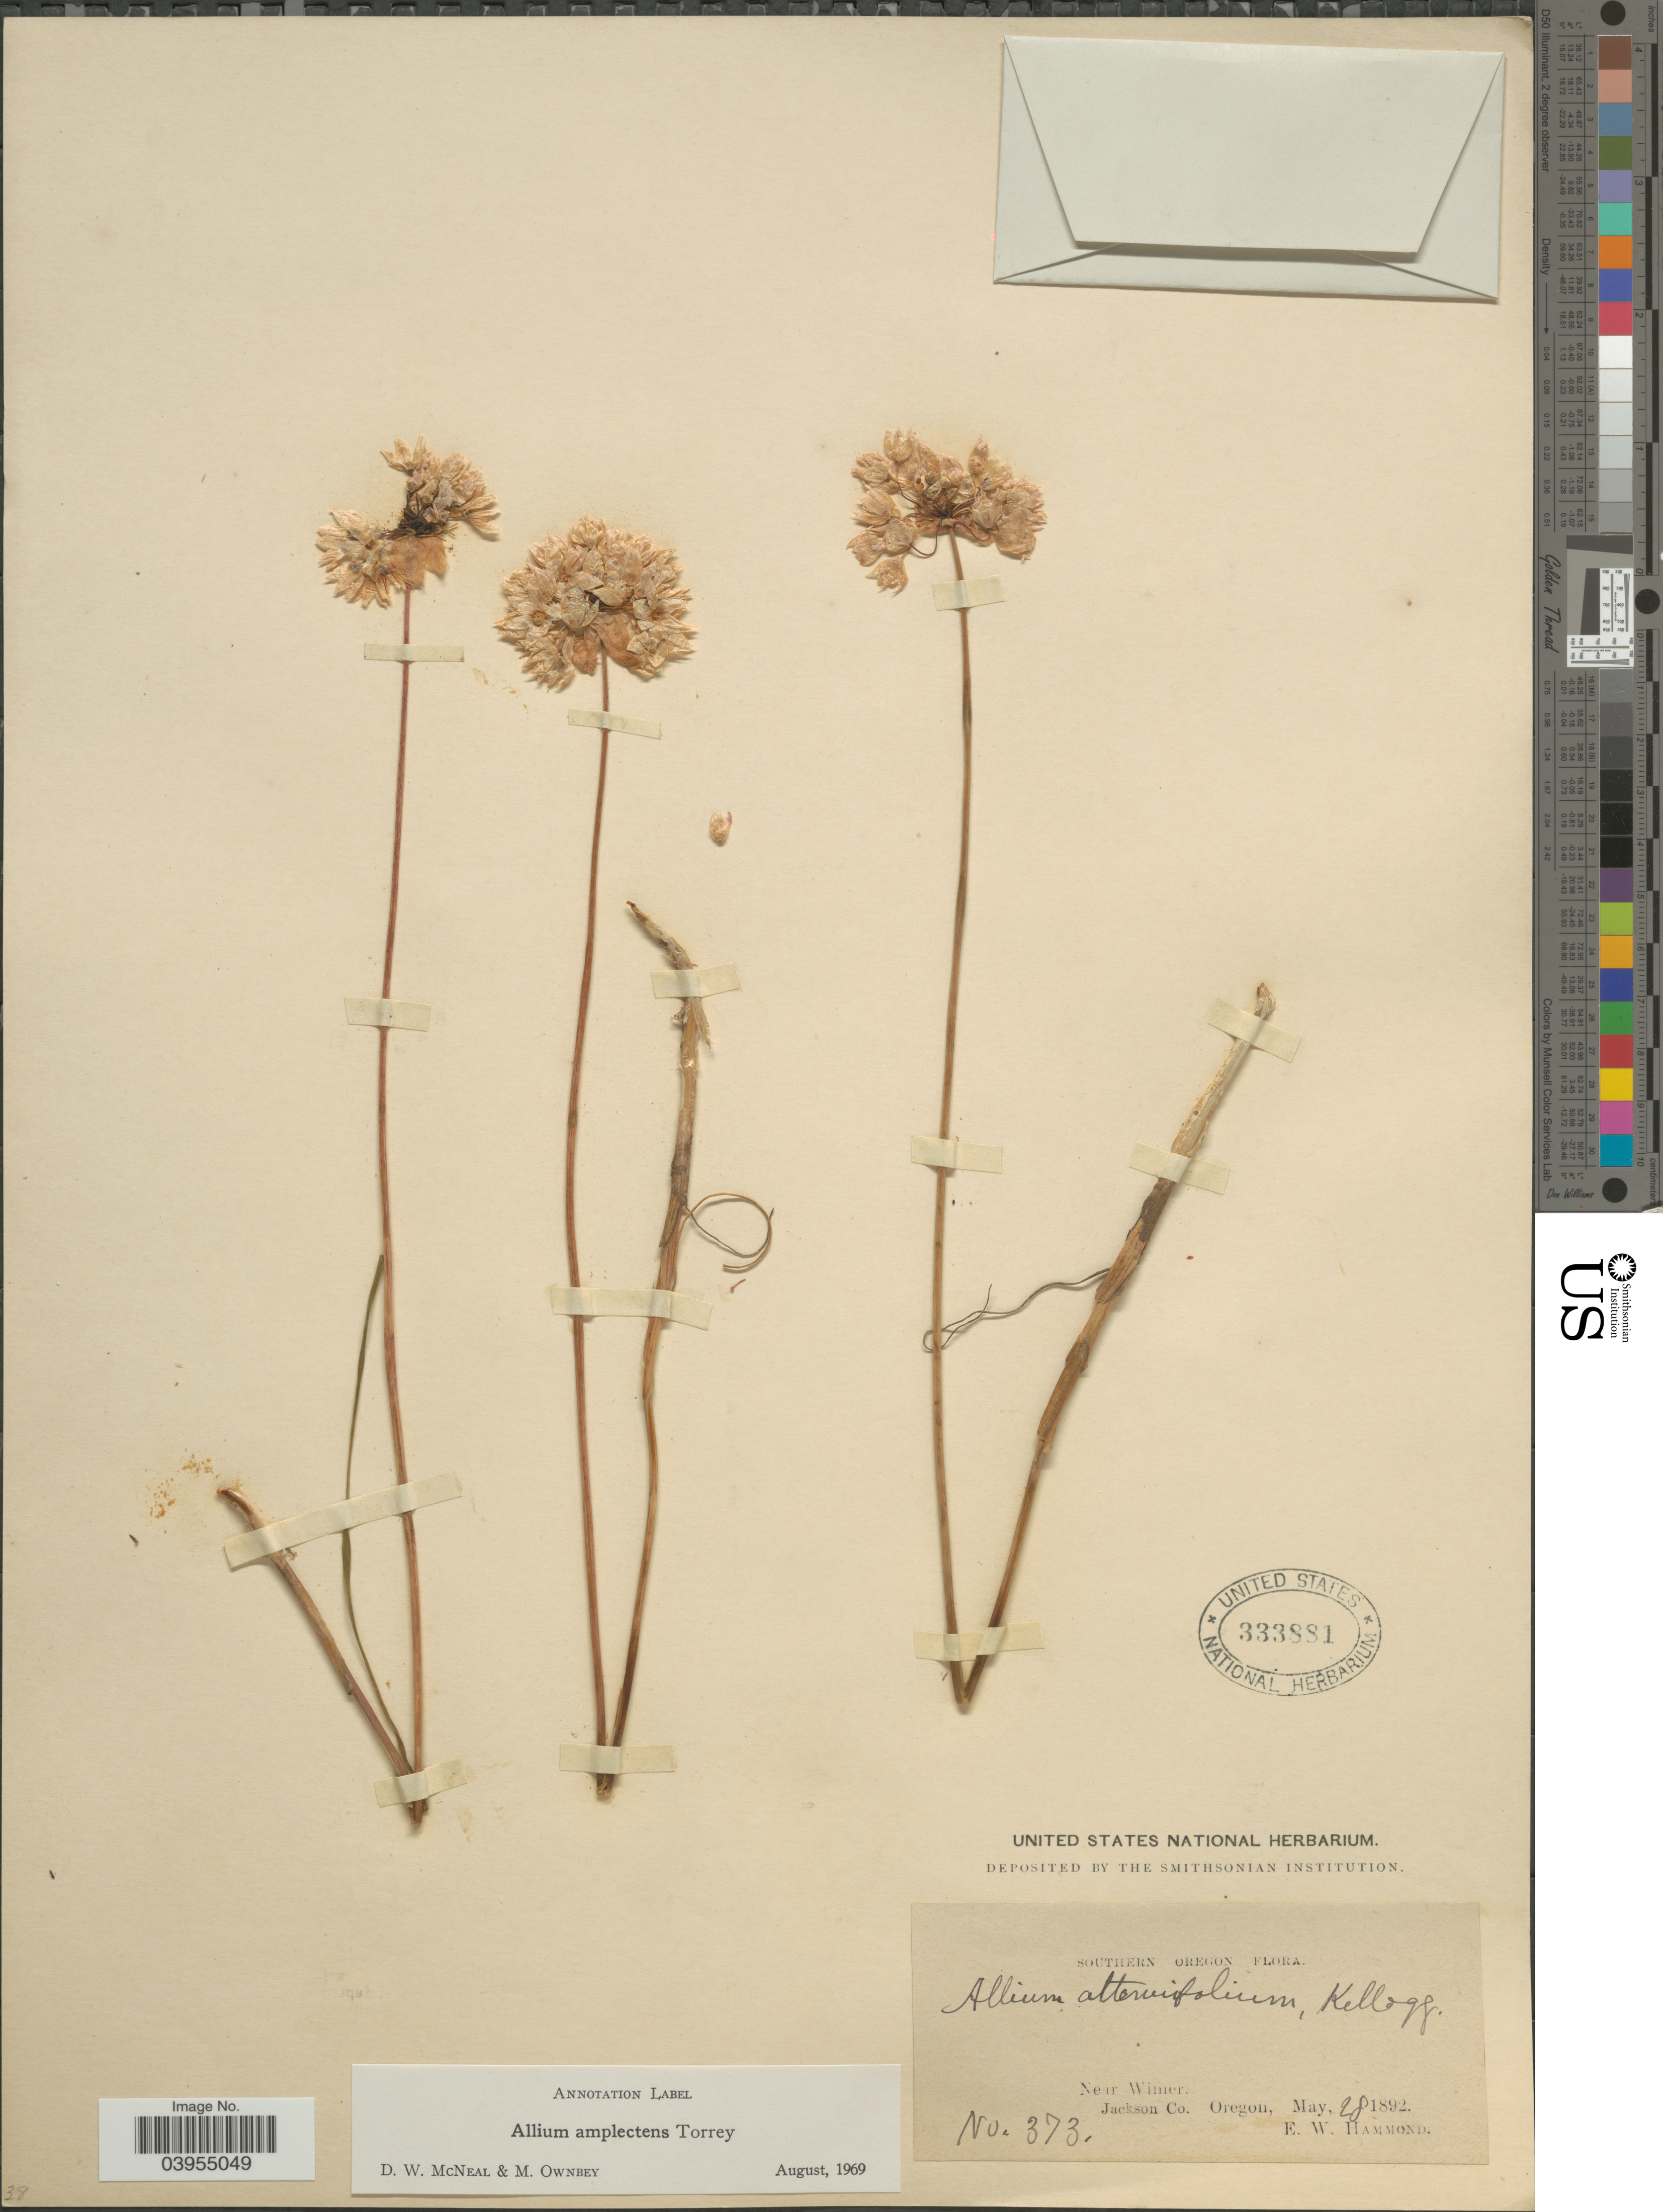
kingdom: Plantae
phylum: Tracheophyta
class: Liliopsida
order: Asparagales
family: Amaryllidaceae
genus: Allium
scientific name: Allium amplectens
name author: Torr.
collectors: E. Hammond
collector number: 373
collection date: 1892-05-28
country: United States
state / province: Oregon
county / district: Jackson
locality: Southern Oregon. Near Wimer. Jackson Co.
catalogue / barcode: US 333881